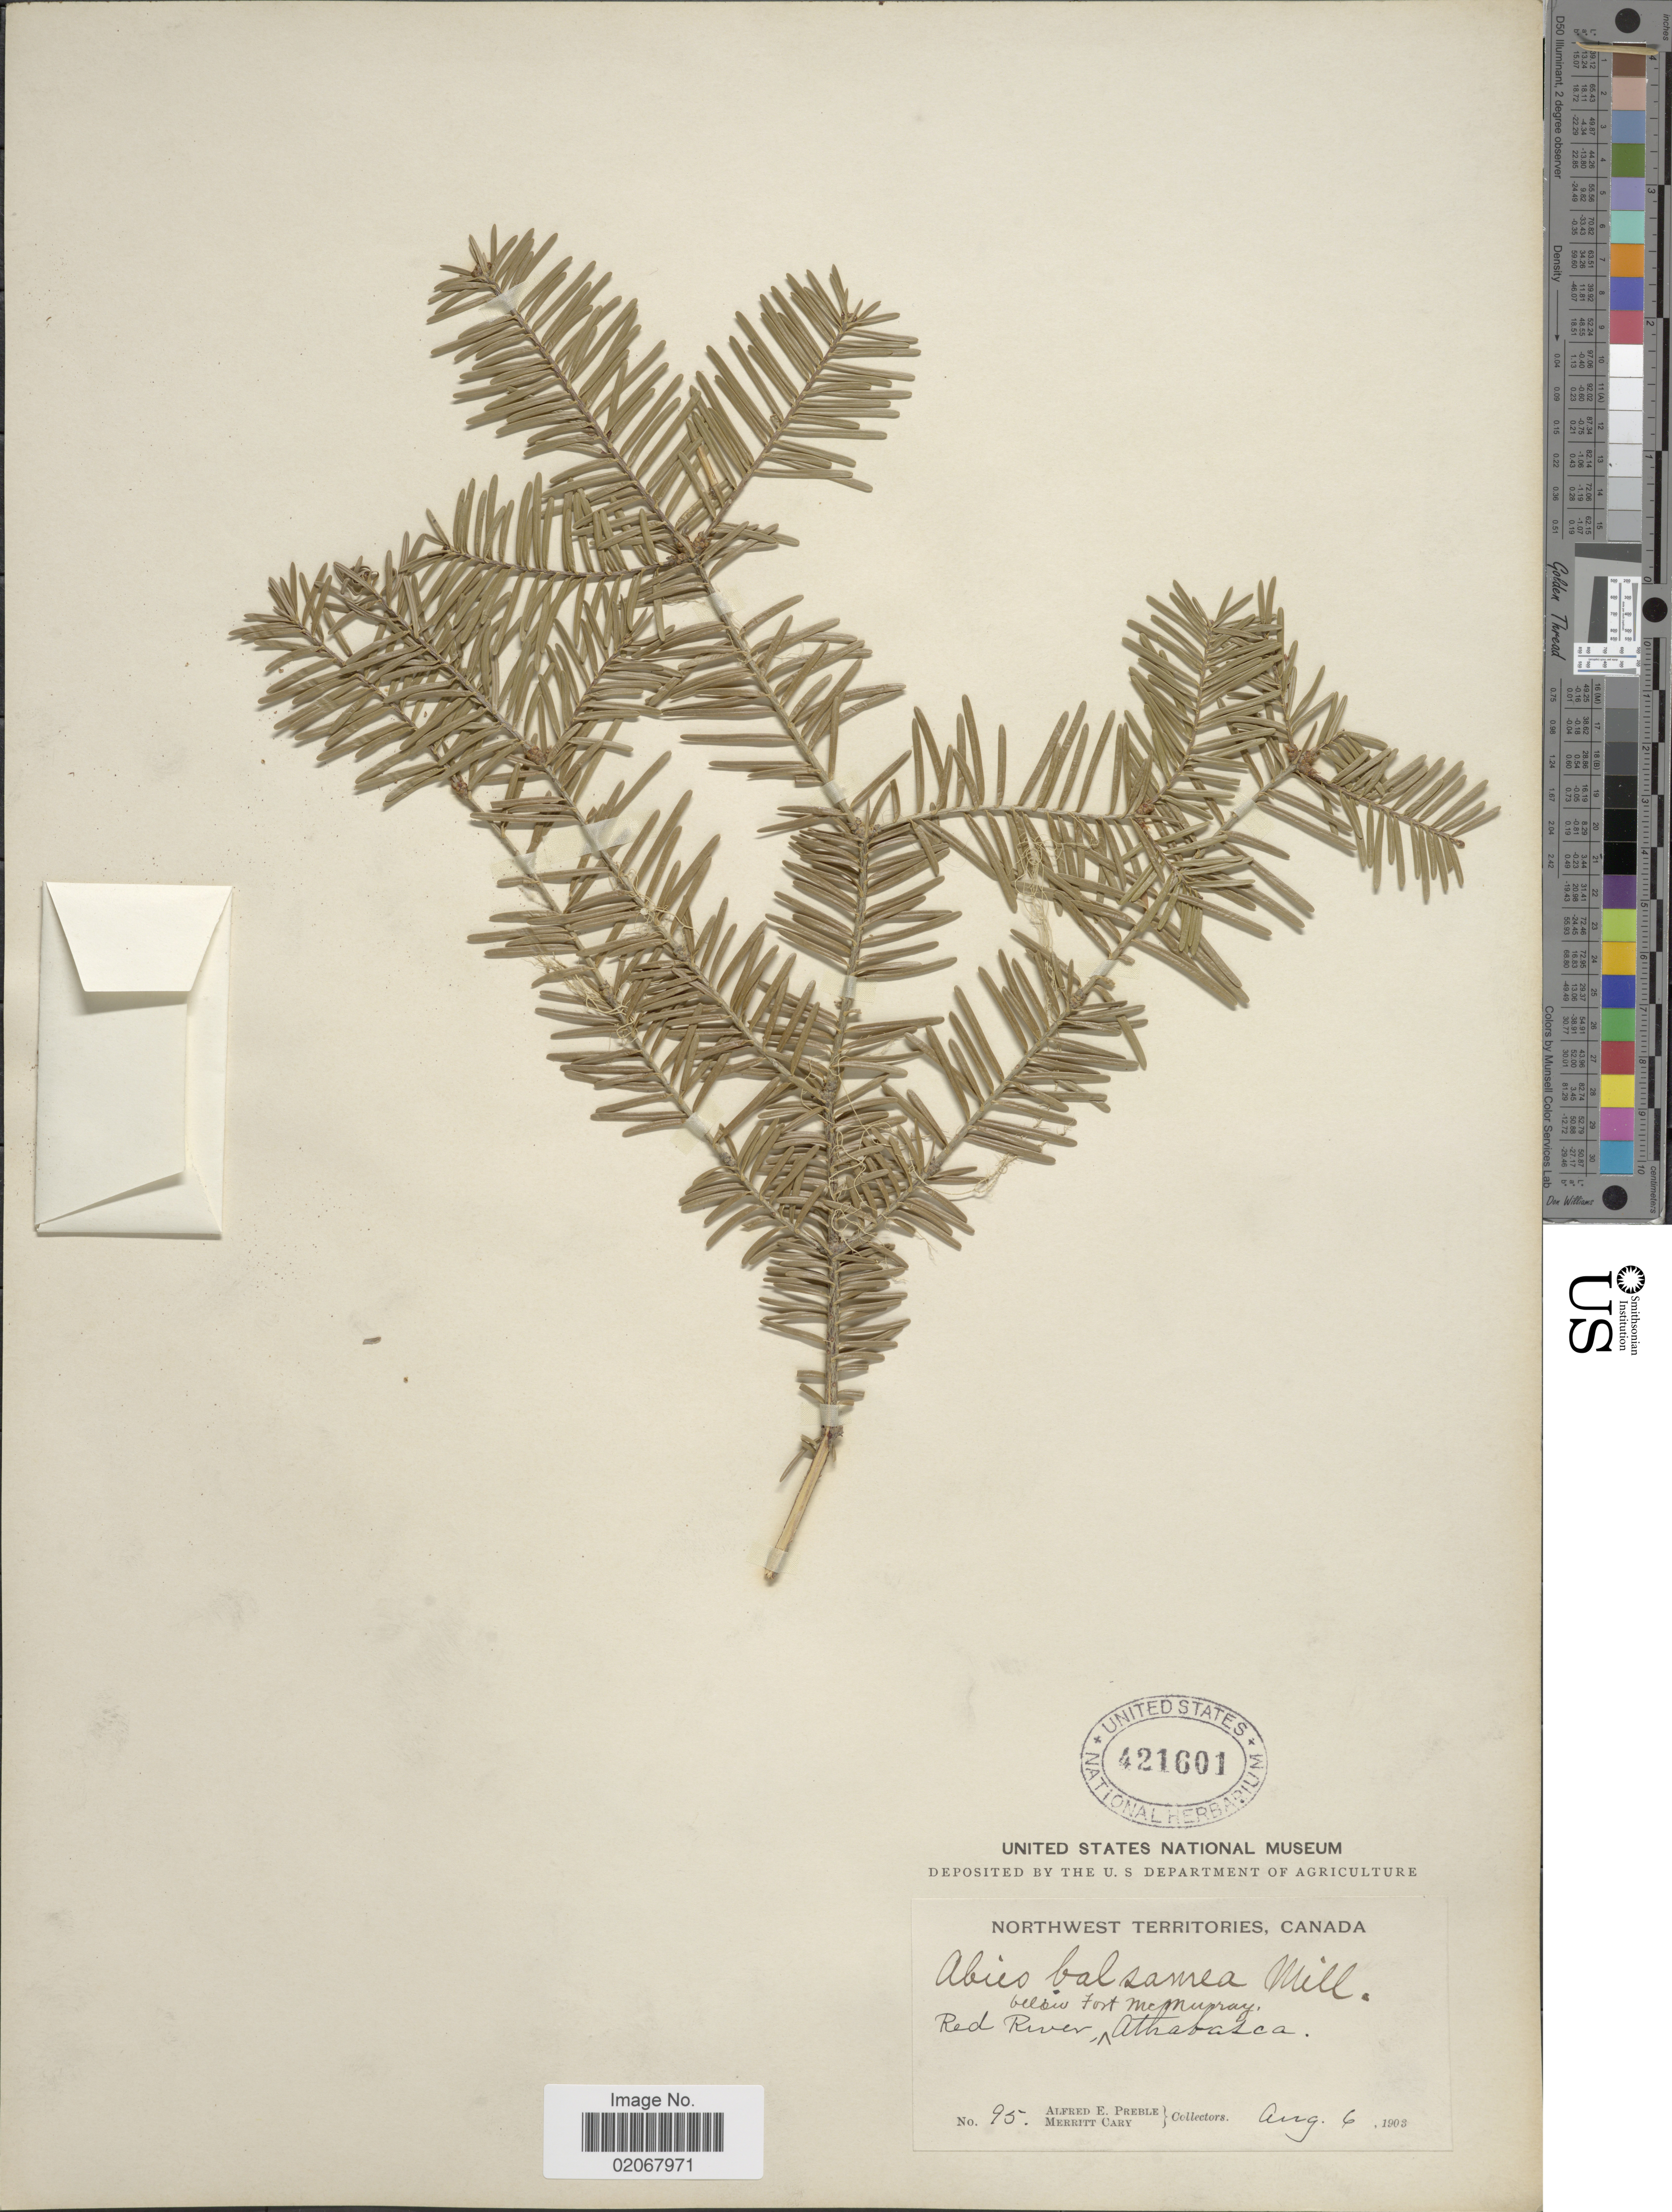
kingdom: Plantae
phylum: Tracheophyta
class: Pinopsida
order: Pinales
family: Pinaceae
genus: Abies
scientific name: Abies balsamea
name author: (L.) Mill.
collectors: A. Preble & M. Cary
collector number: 95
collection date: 1903-08-06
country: Canada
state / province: Northwest Territories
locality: Red River, below Fort McMurray, Athabasca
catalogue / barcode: US 421601